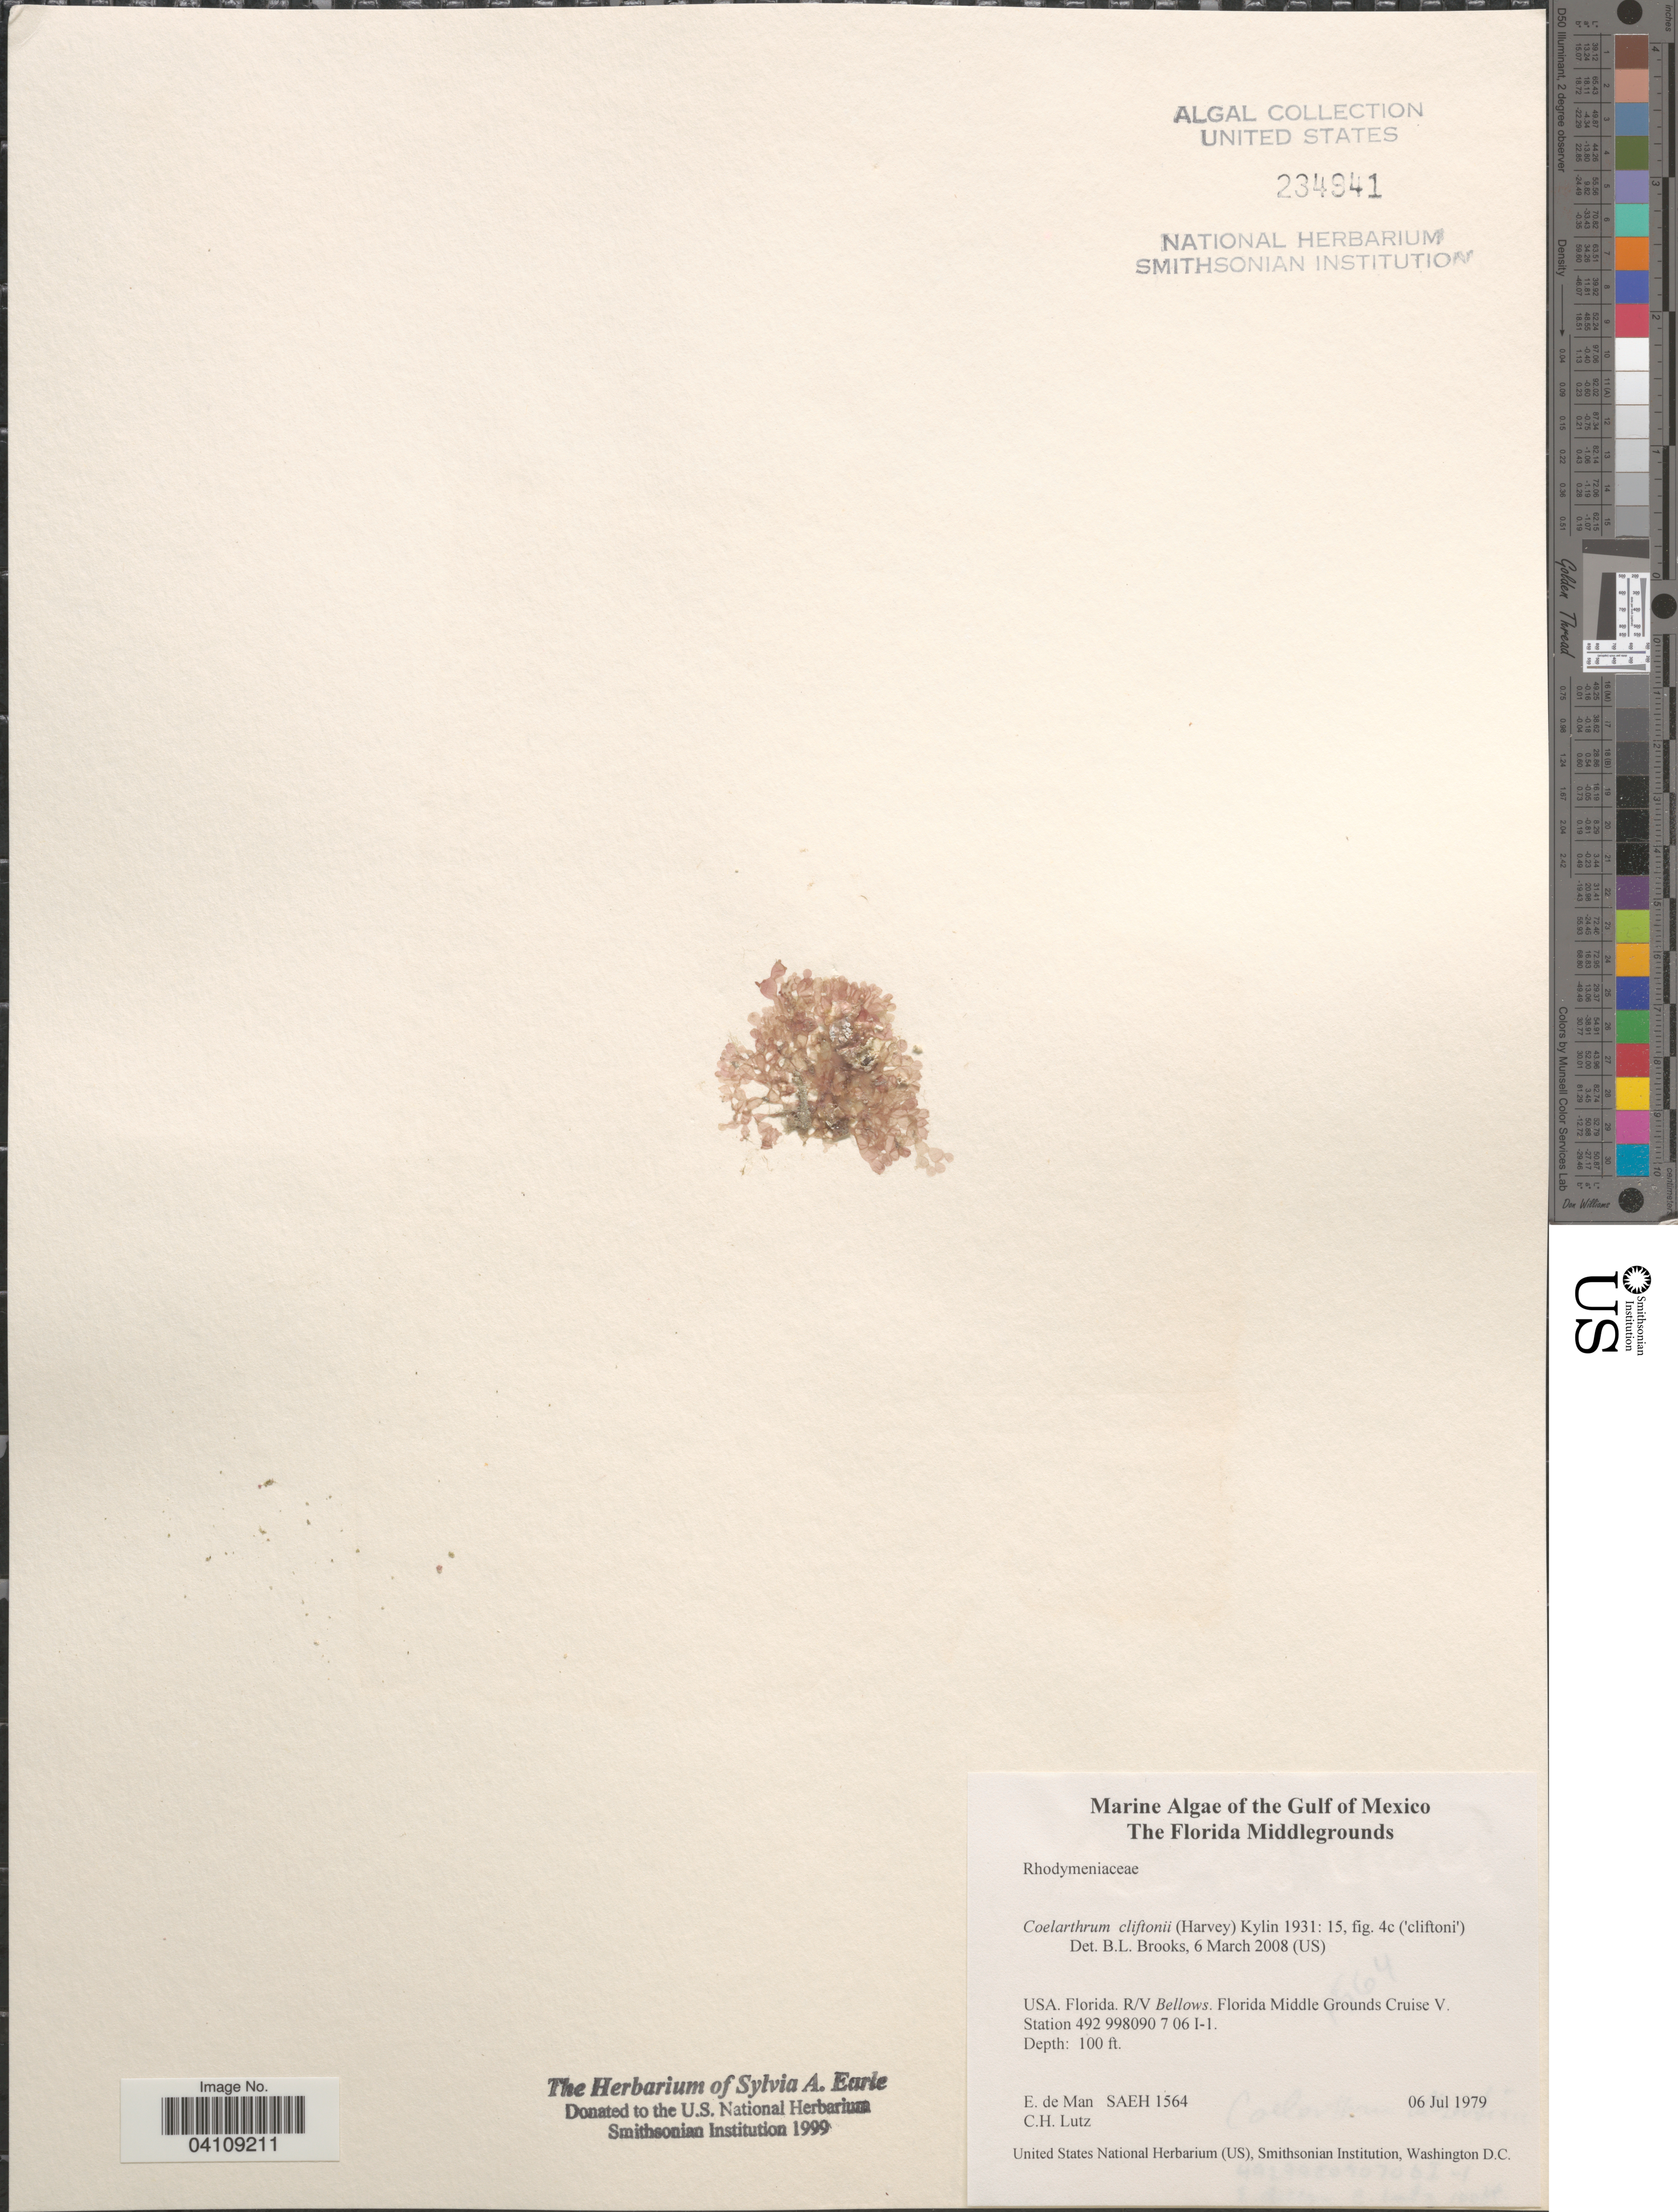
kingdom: Plantae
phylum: Rhodophyta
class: Florideophyceae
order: Rhodymeniales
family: Rhodymeniaceae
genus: Coelarthrum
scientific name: Coelarthrum cliftonii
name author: (Harv.) Kylin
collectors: E. de Man & C. Lutz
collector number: SAEH 1564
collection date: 1979-07-06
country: United States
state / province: Florida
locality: Gulf of Mexico. The Florida Middlegrounds. Florida. R/V Bellows. Florida Middle Grounds Cruise V. Station 492 998090 7 06 I-1.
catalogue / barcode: US 234941